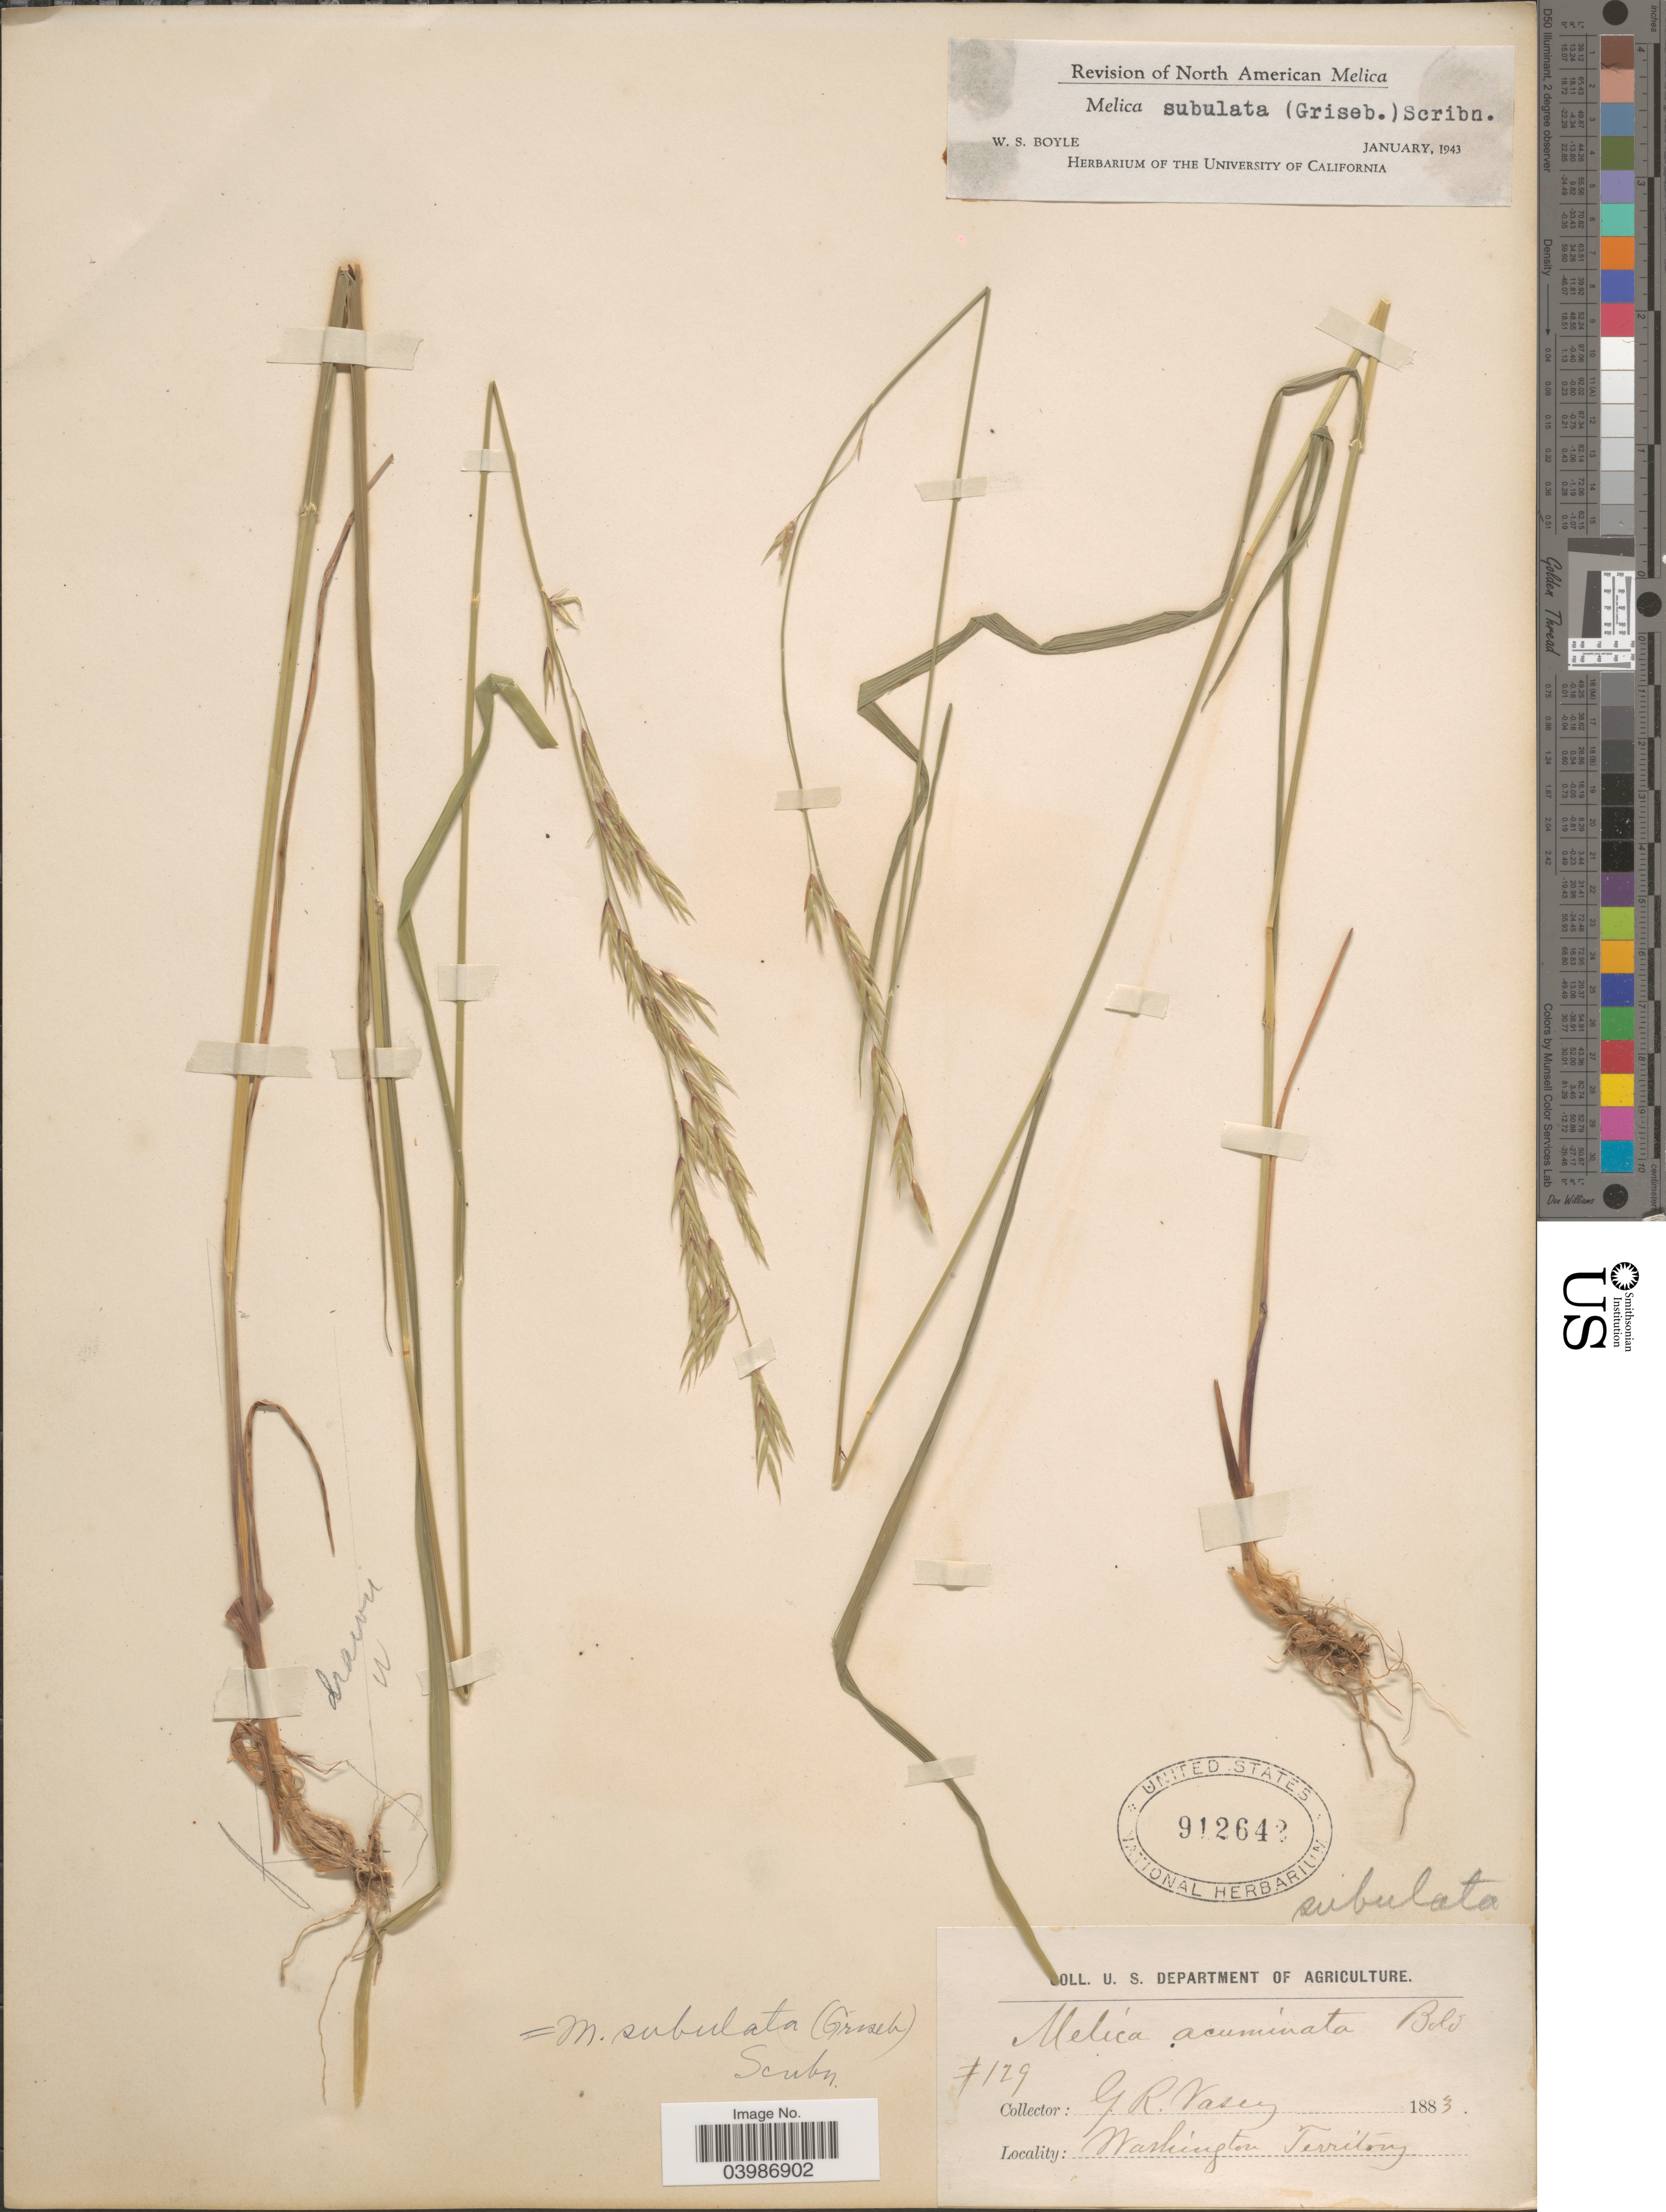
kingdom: Plantae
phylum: Tracheophyta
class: Liliopsida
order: Poales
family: Poaceae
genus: Melica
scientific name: Melica subulata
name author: (Griseb.) Scribn.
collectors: G. R. Vasey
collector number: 129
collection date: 1883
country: United States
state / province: Washington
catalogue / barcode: US 912642